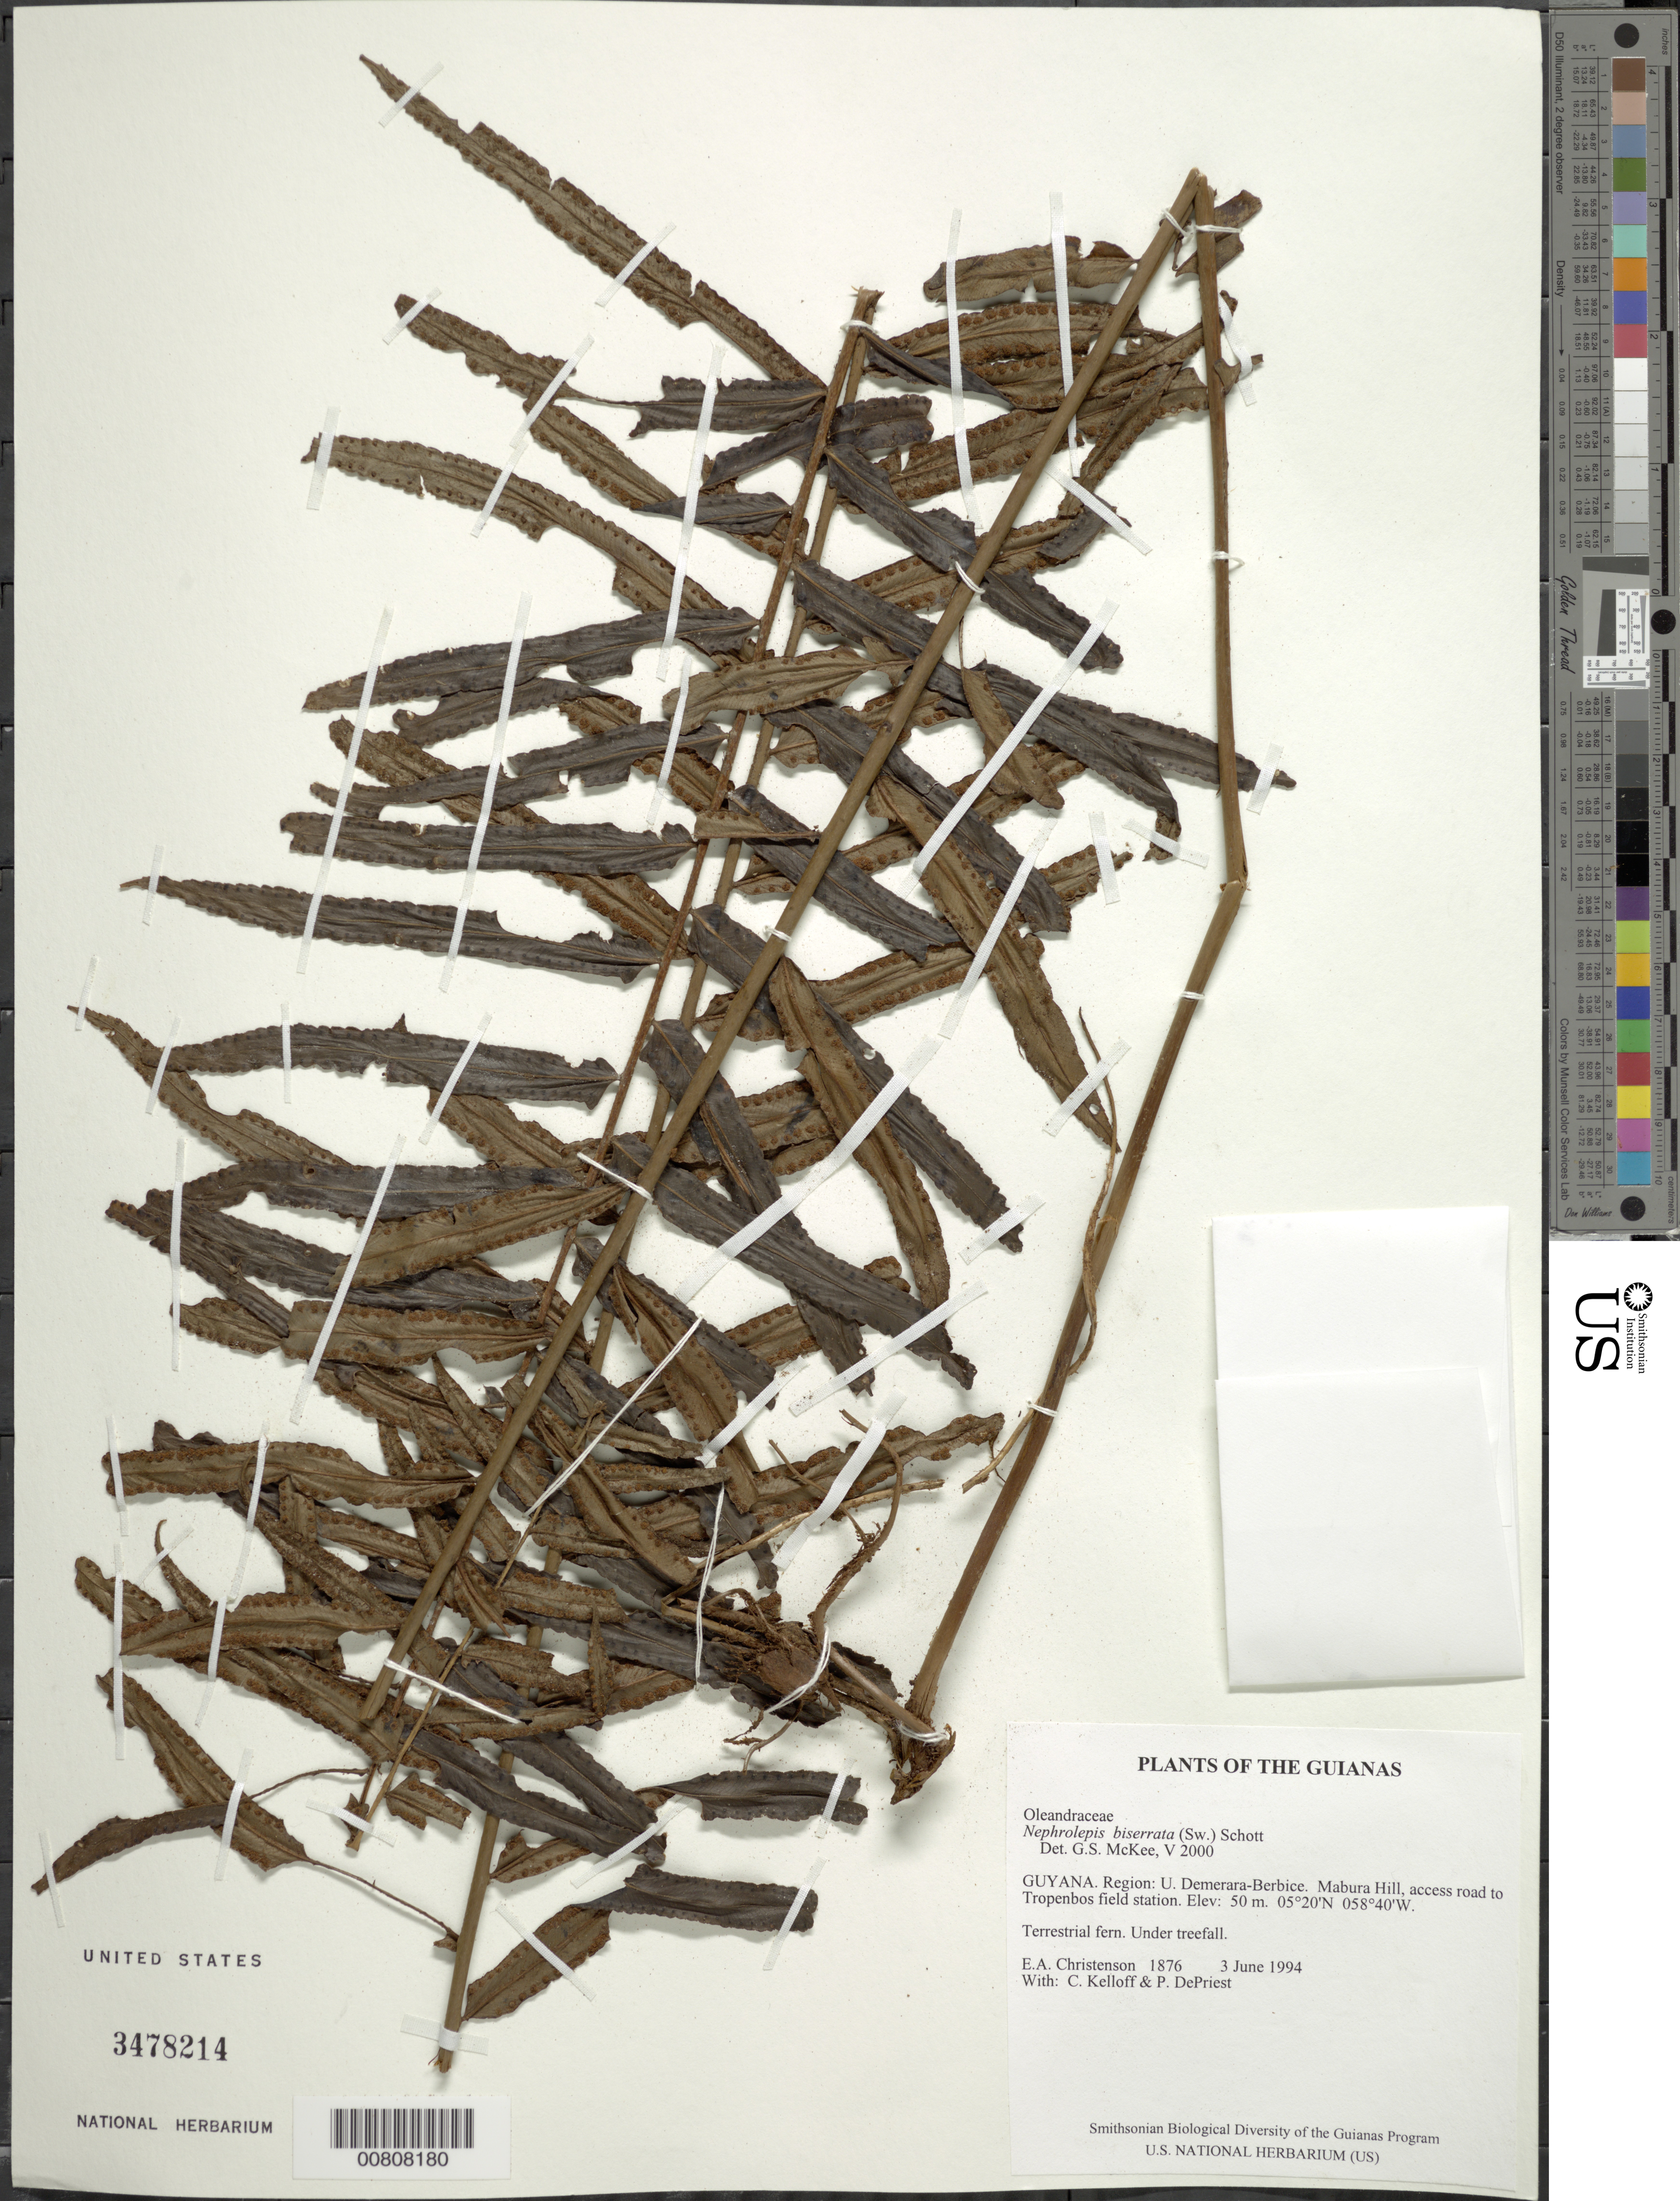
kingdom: Plantae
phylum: Tracheophyta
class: Polypodiopsida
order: Polypodiales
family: Nephrolepidaceae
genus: Nephrolepis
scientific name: Nephrolepis biserrata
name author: (Sw.) Schott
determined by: McKee, G. S., (US), NMNH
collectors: E. A. Christenson, C. L. Kelloff & P. DePriest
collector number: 1876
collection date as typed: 3 June 1994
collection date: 1994-06-03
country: Guyana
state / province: U. Demerara-Berbice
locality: Mabura Hill, access road to Tropenbos field station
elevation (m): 50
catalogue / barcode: US 3478214